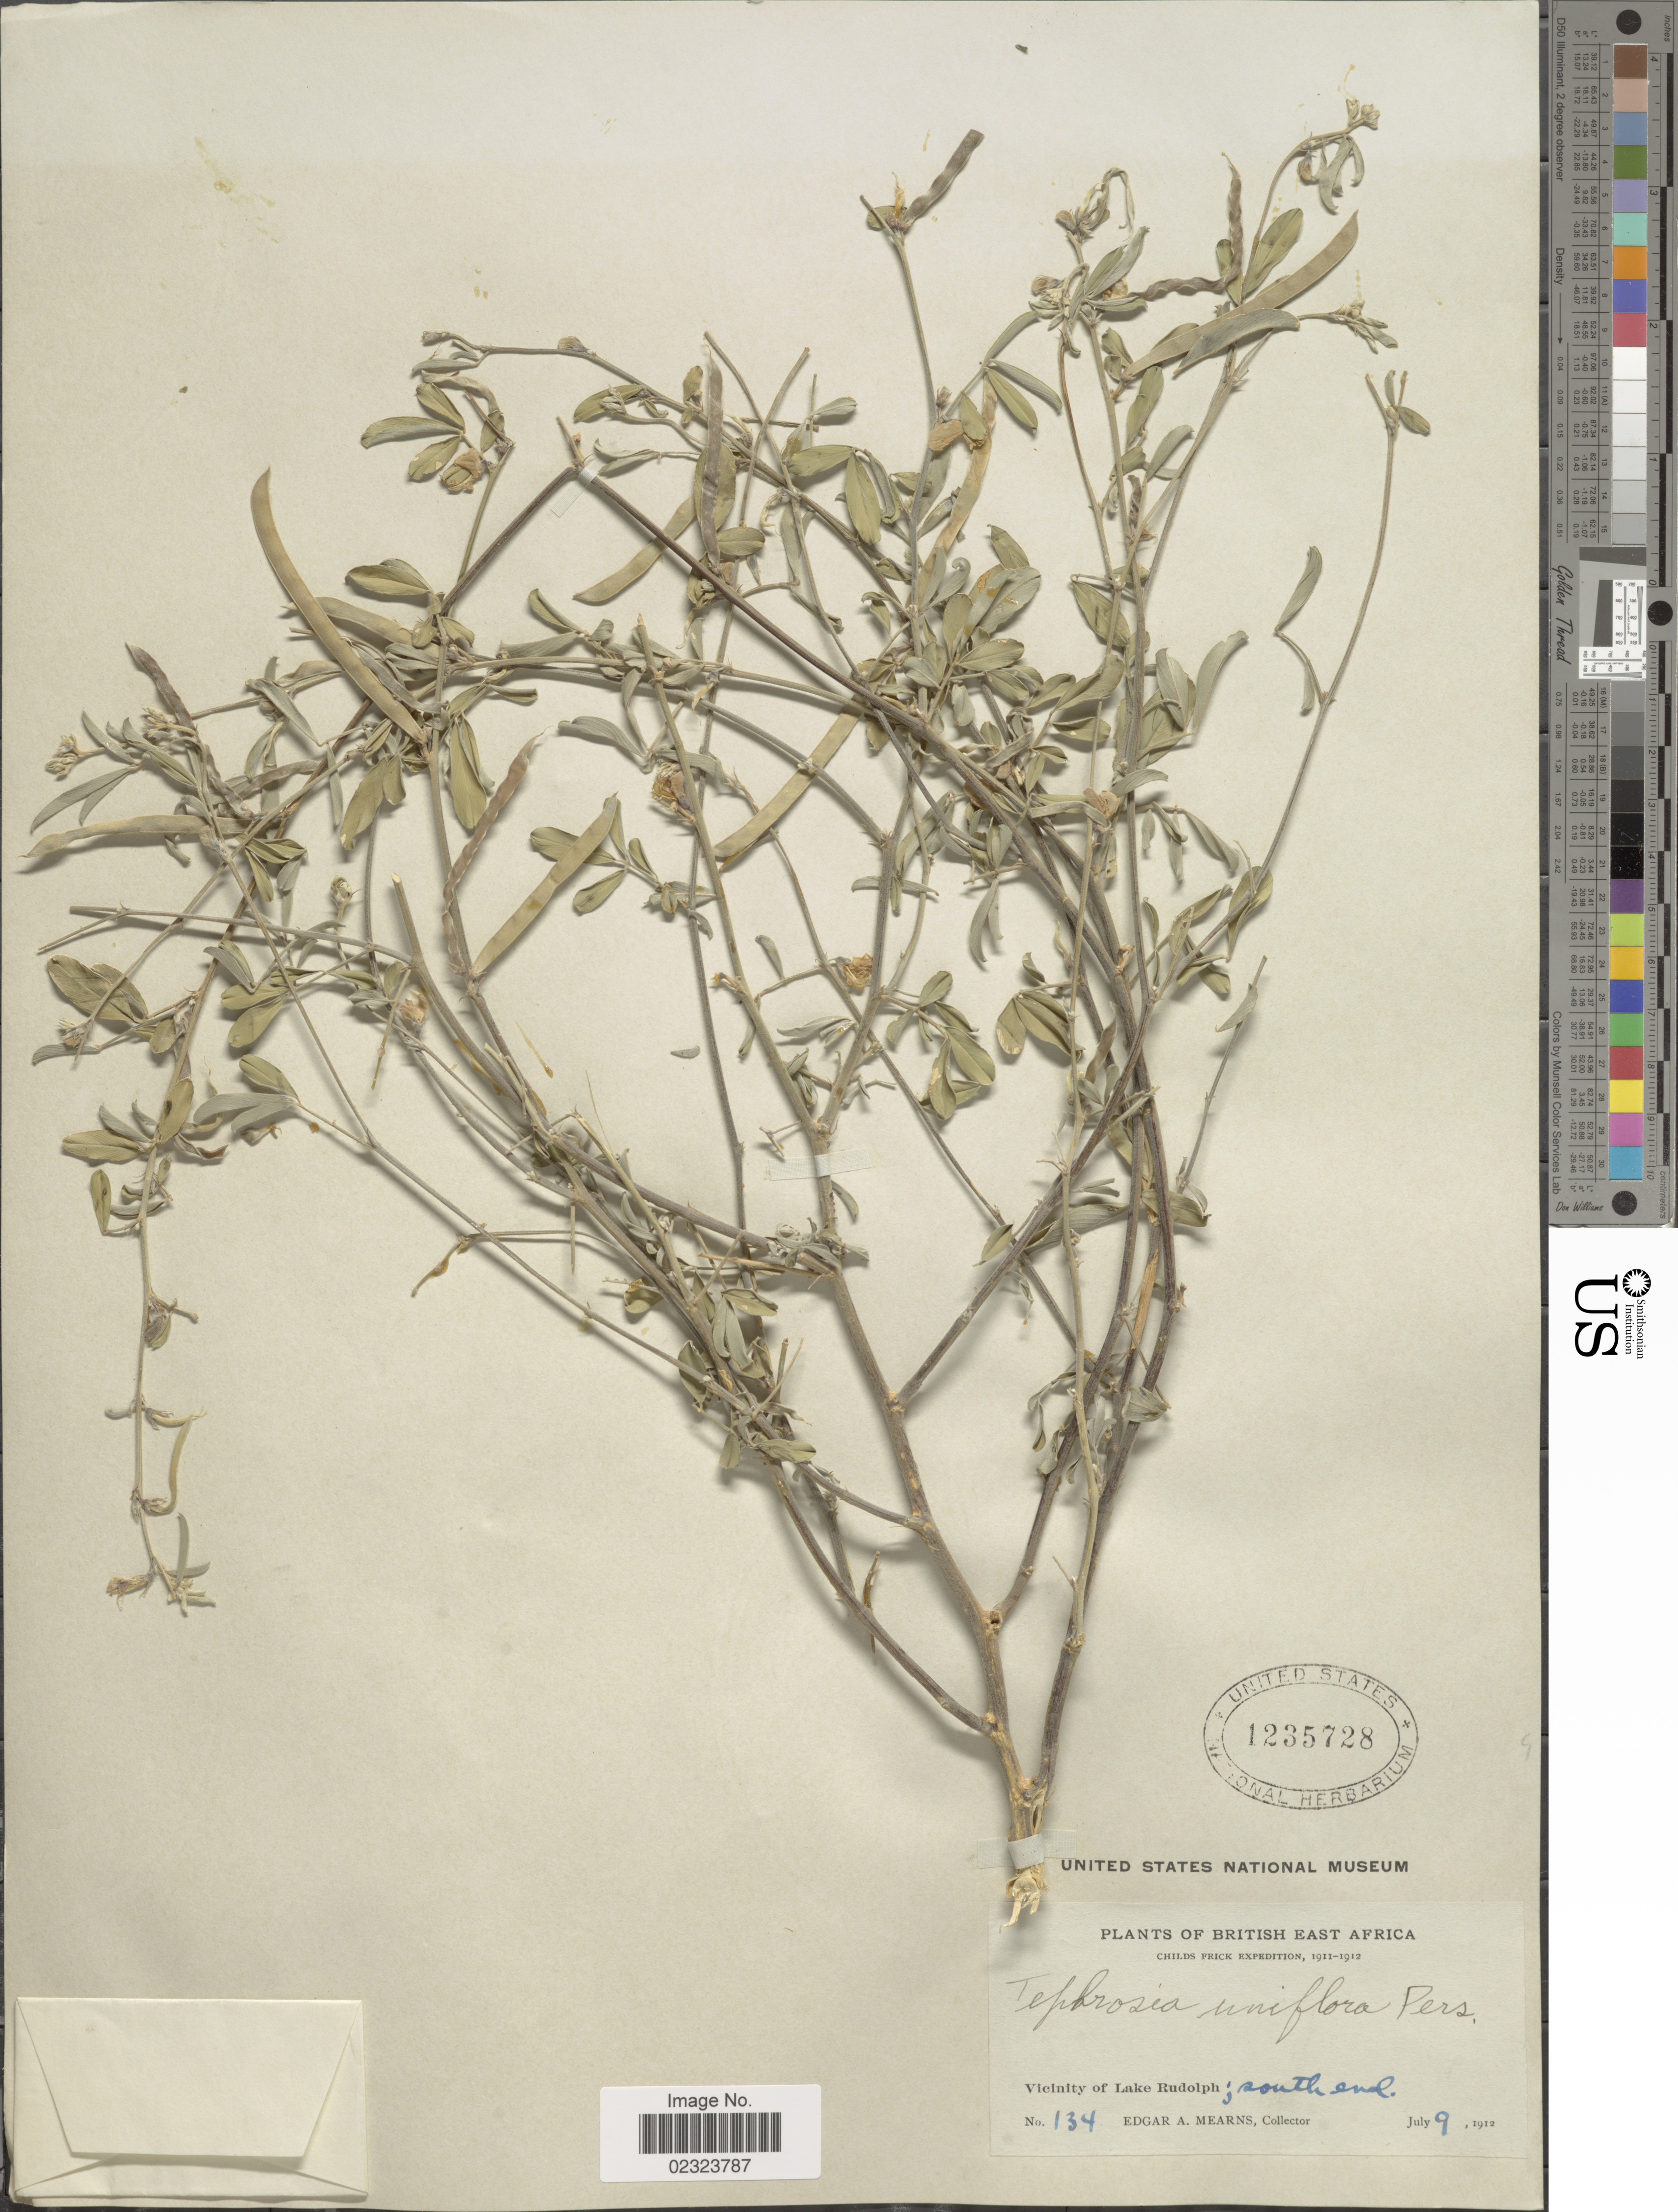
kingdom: Plantae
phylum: Tracheophyta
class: Magnoliopsida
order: Fabales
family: Fabaceae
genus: Tephrosia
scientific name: Tephrosia uniflora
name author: Pers.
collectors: E. A. Mearns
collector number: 134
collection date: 1912-07-09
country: Kenya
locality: Vicinity of Lake Rudolph; south end, British East Africa.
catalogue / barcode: US 1235728